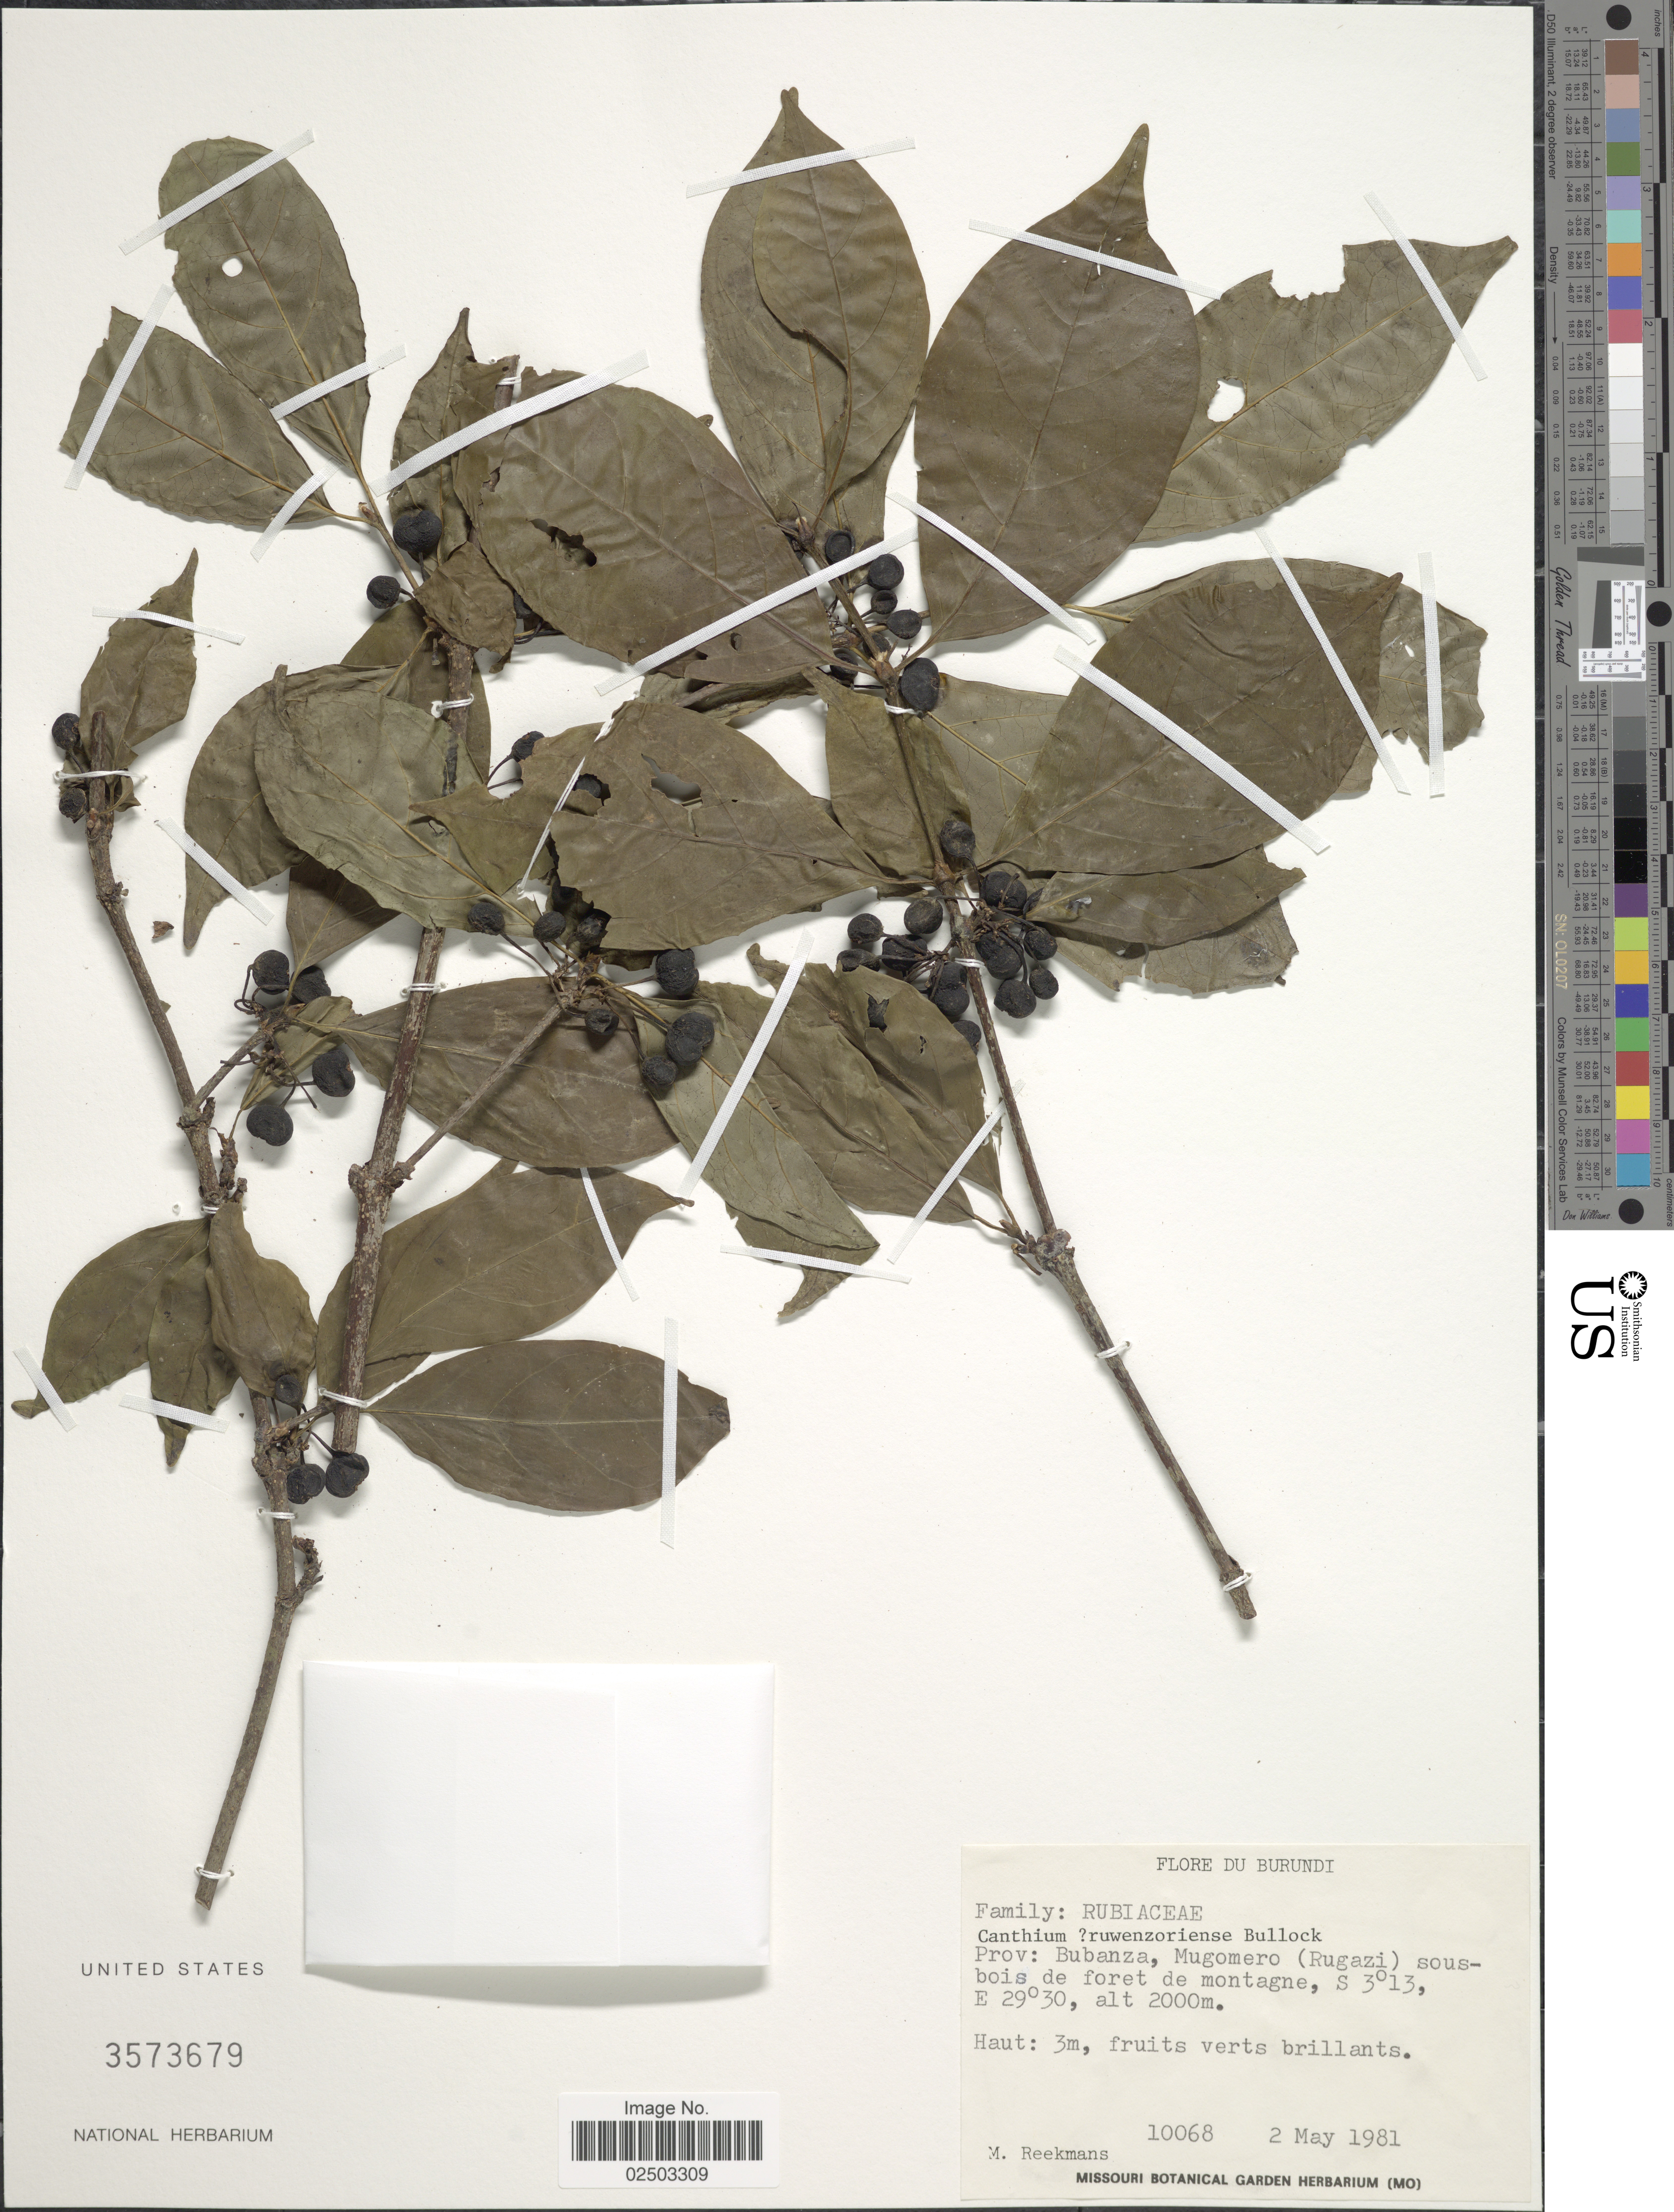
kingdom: Plantae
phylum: Tracheophyta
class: Magnoliopsida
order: Gentianales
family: Rubiaceae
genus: Canthium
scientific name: Canthium ruwenzoriense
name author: Bullock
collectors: M. Reekmans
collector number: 10068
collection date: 1981-05-02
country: Burundi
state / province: Bubanza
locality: Mugomero (Rugazi) sousbois de forest de montagne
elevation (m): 2000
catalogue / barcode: US 3573679